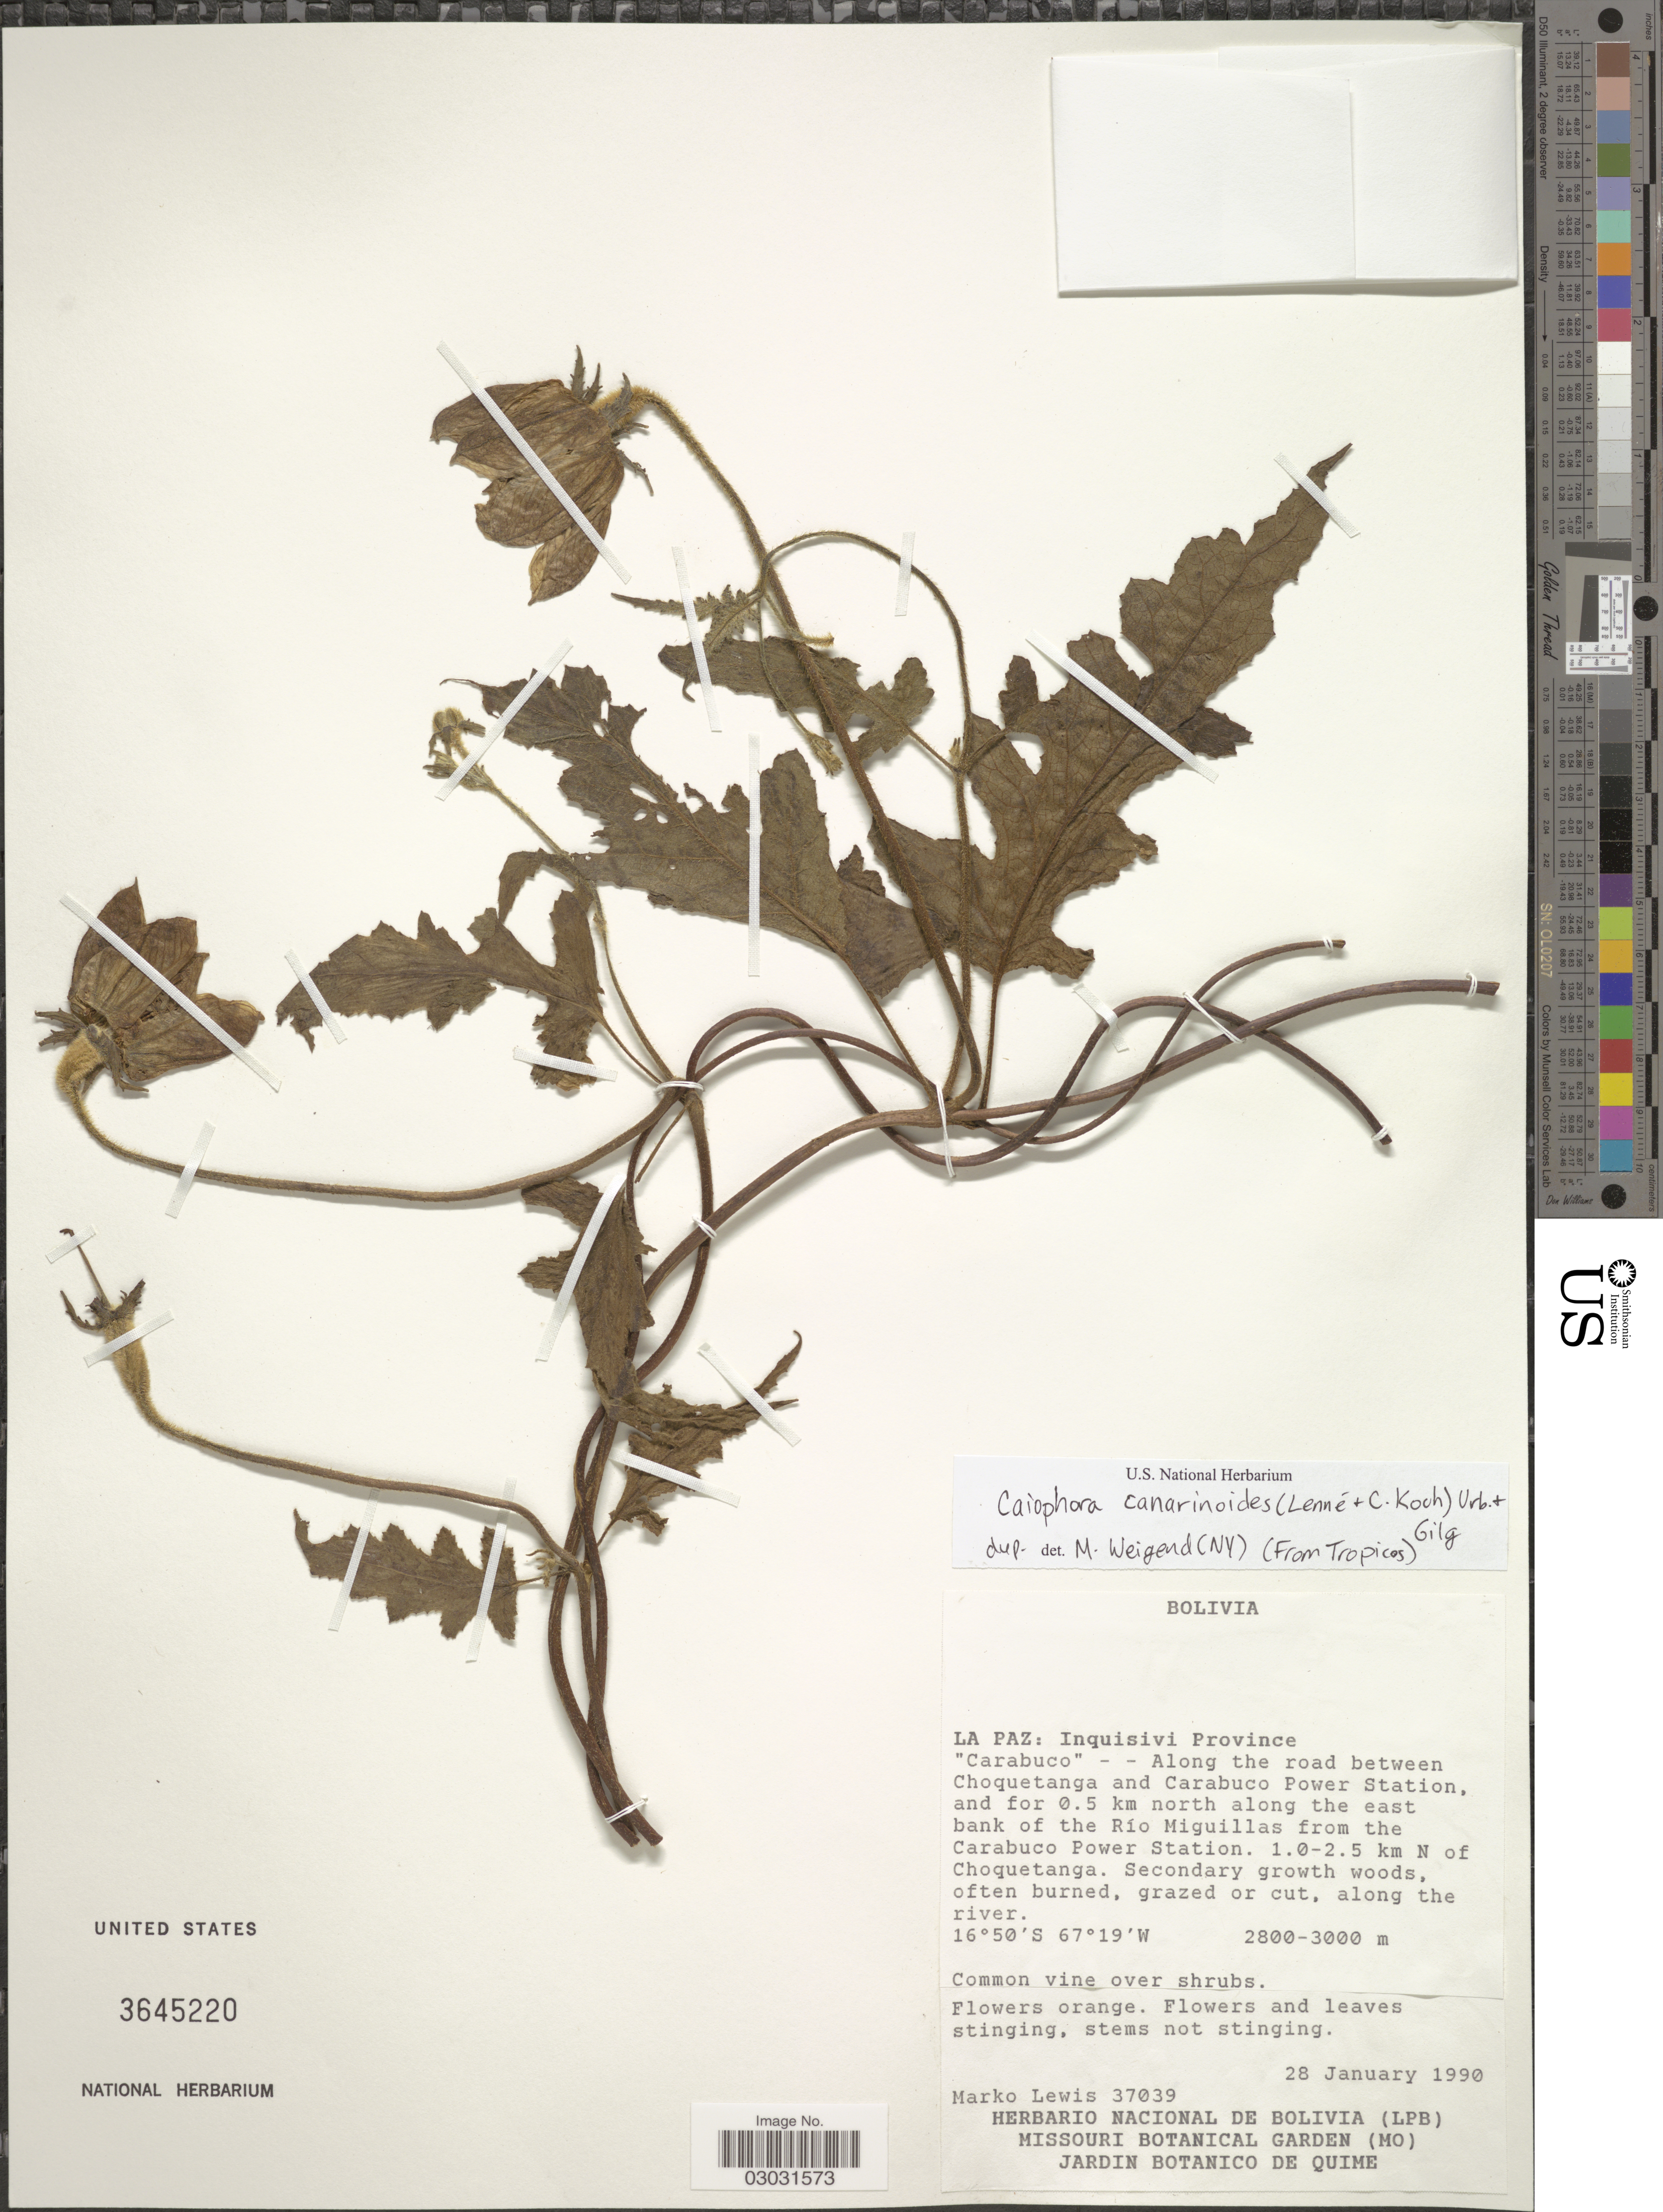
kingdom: Plantae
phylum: Tracheophyta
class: Magnoliopsida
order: Cornales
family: Loasaceae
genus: Caiophora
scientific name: Caiophora canarinoides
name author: (Lenné & K. Koch) Urb. & Gilg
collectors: M. A. Lewis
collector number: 37039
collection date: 1990-01-28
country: Bolivia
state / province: La Paz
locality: Inquisivi Province. "Carabuco" - - Along the road between Choquetanga and Carabuco Power Station, and for 0.5 km north along the east bank of the Río Miguillas from the Carabuco Power Station. 1.0-2.5 km N of Choquetanga.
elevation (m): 2800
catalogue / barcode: US 3645220